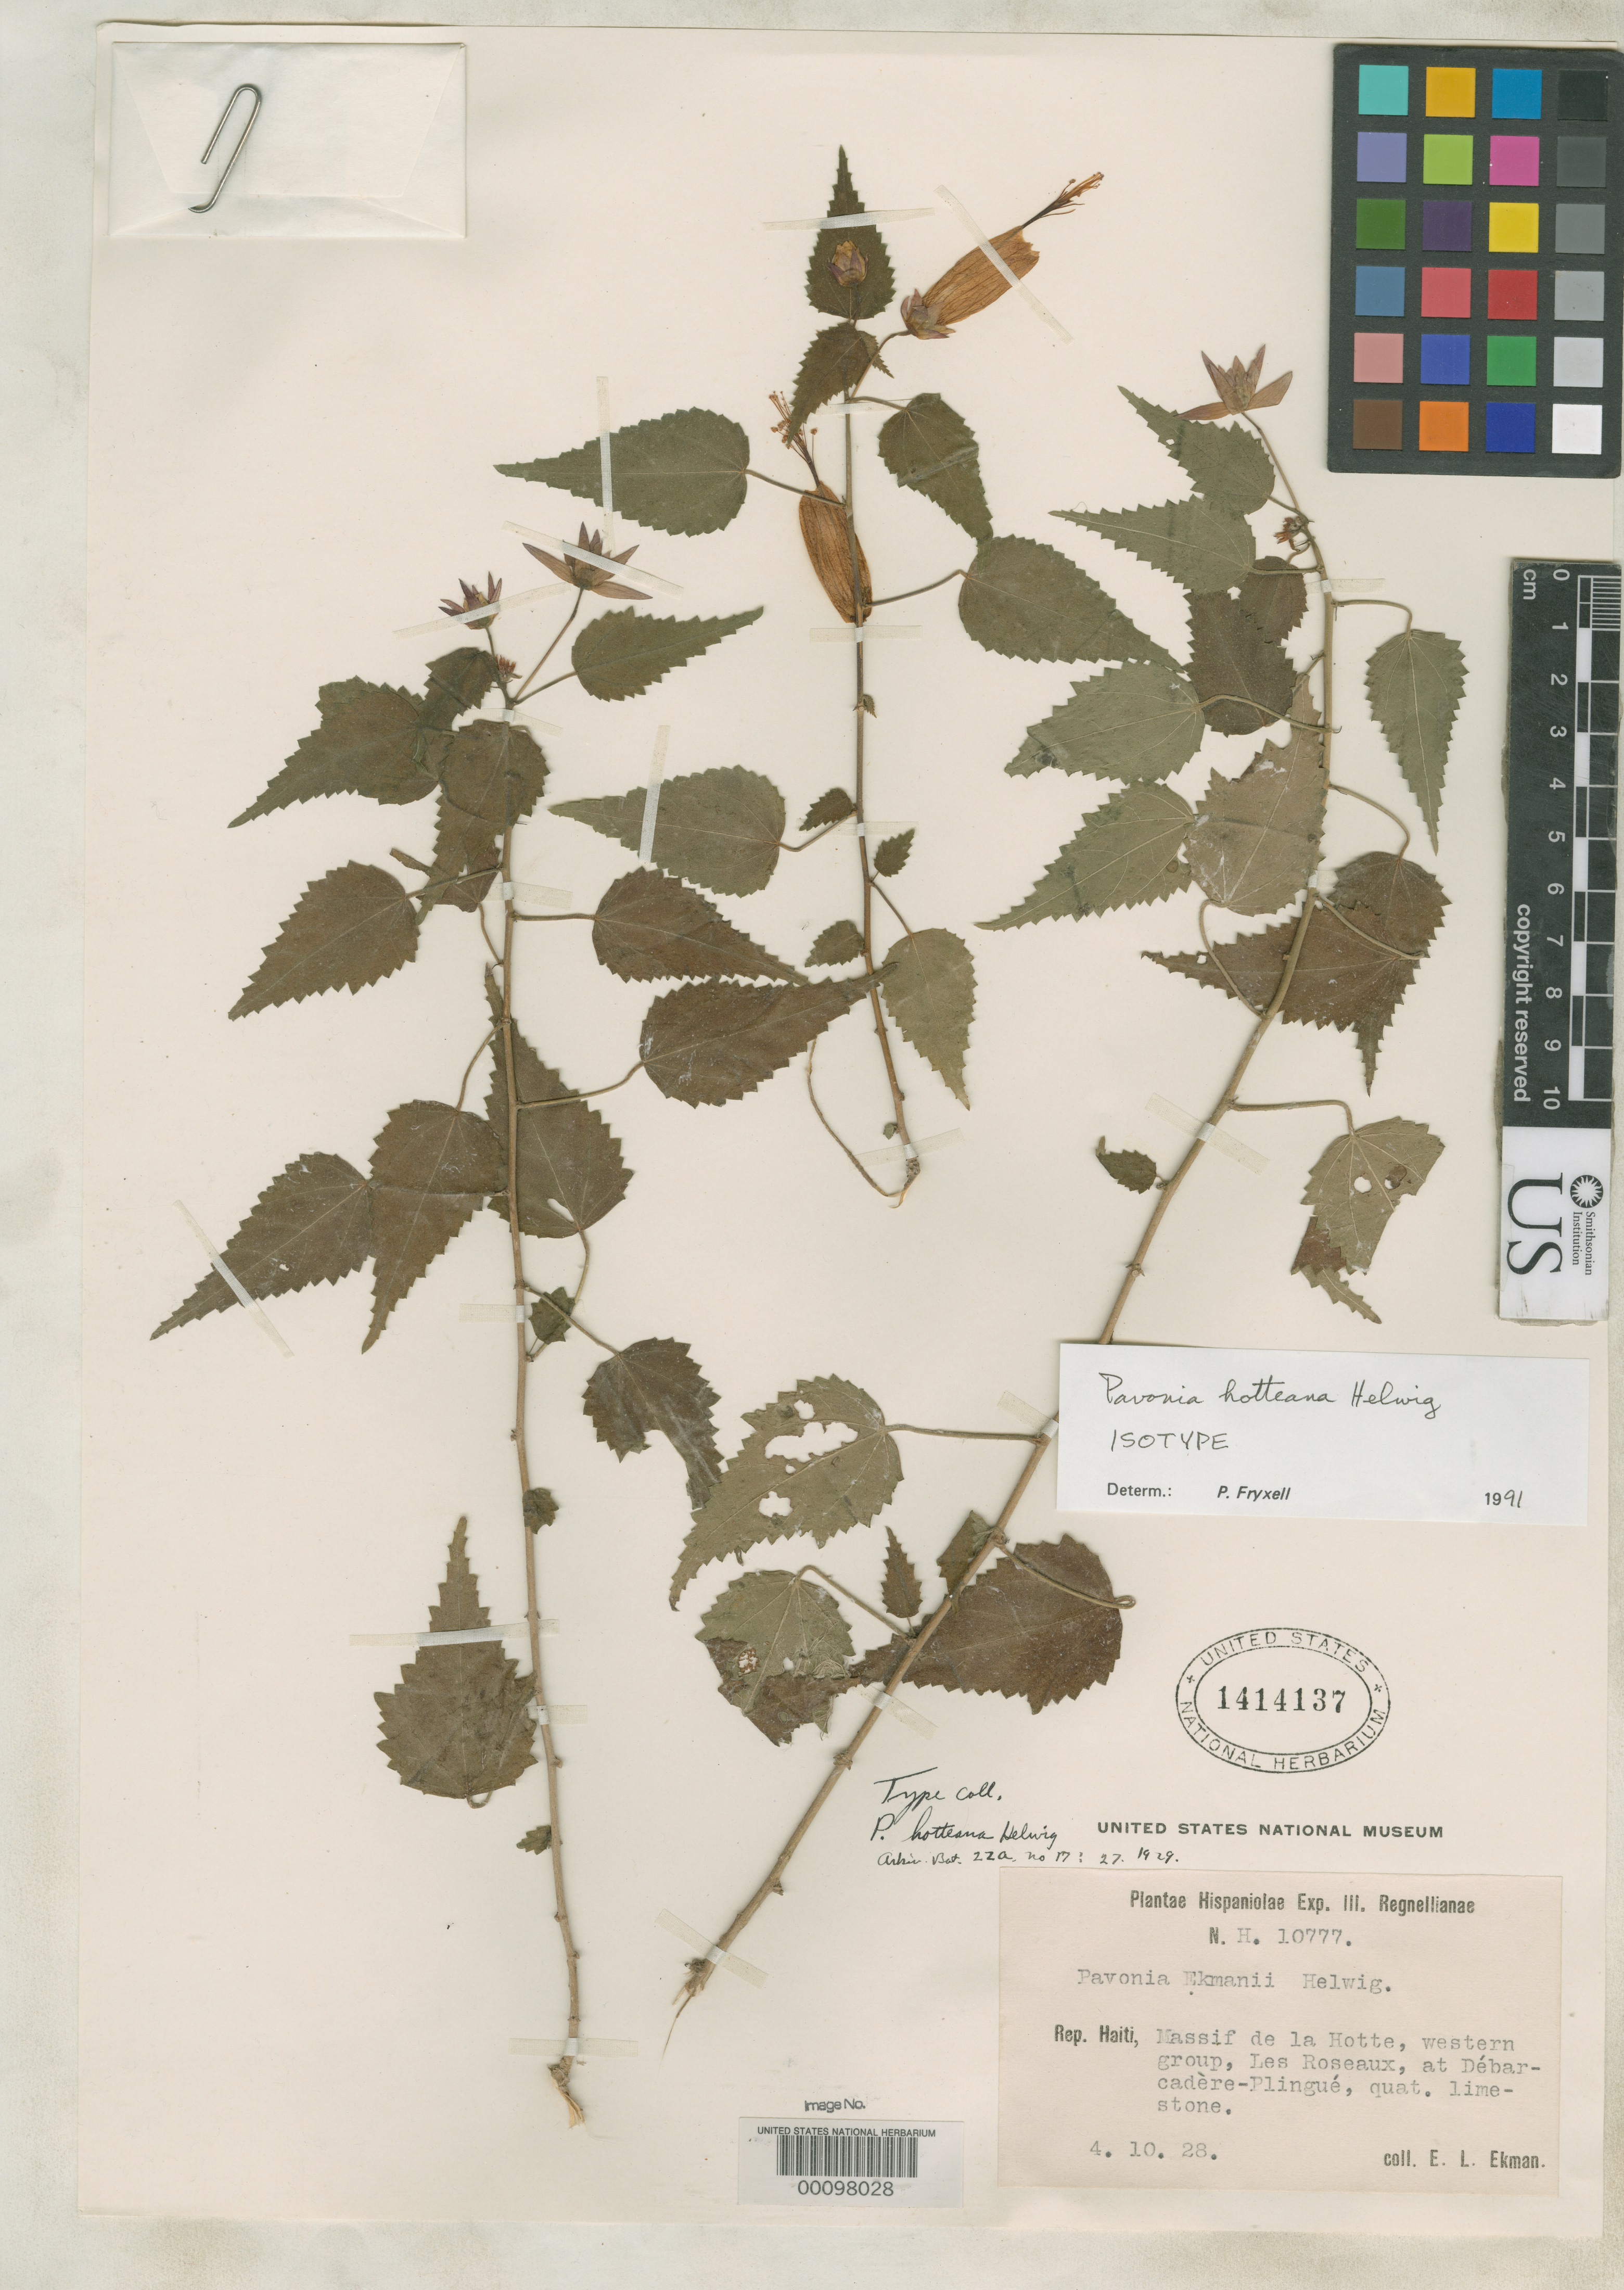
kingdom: Plantae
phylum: Tracheophyta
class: Magnoliopsida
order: Malvales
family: Malvaceae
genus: Pavonia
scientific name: Pavonia hotteana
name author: Helwig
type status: Isolectotype; Type Collection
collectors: E. L. Ekman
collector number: H 10777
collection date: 1928-10-04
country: Haiti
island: Hispaniola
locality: Massif de La Hotte, western group, les Roseaux, at Debarcadere-Plingue.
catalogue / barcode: US 1414137